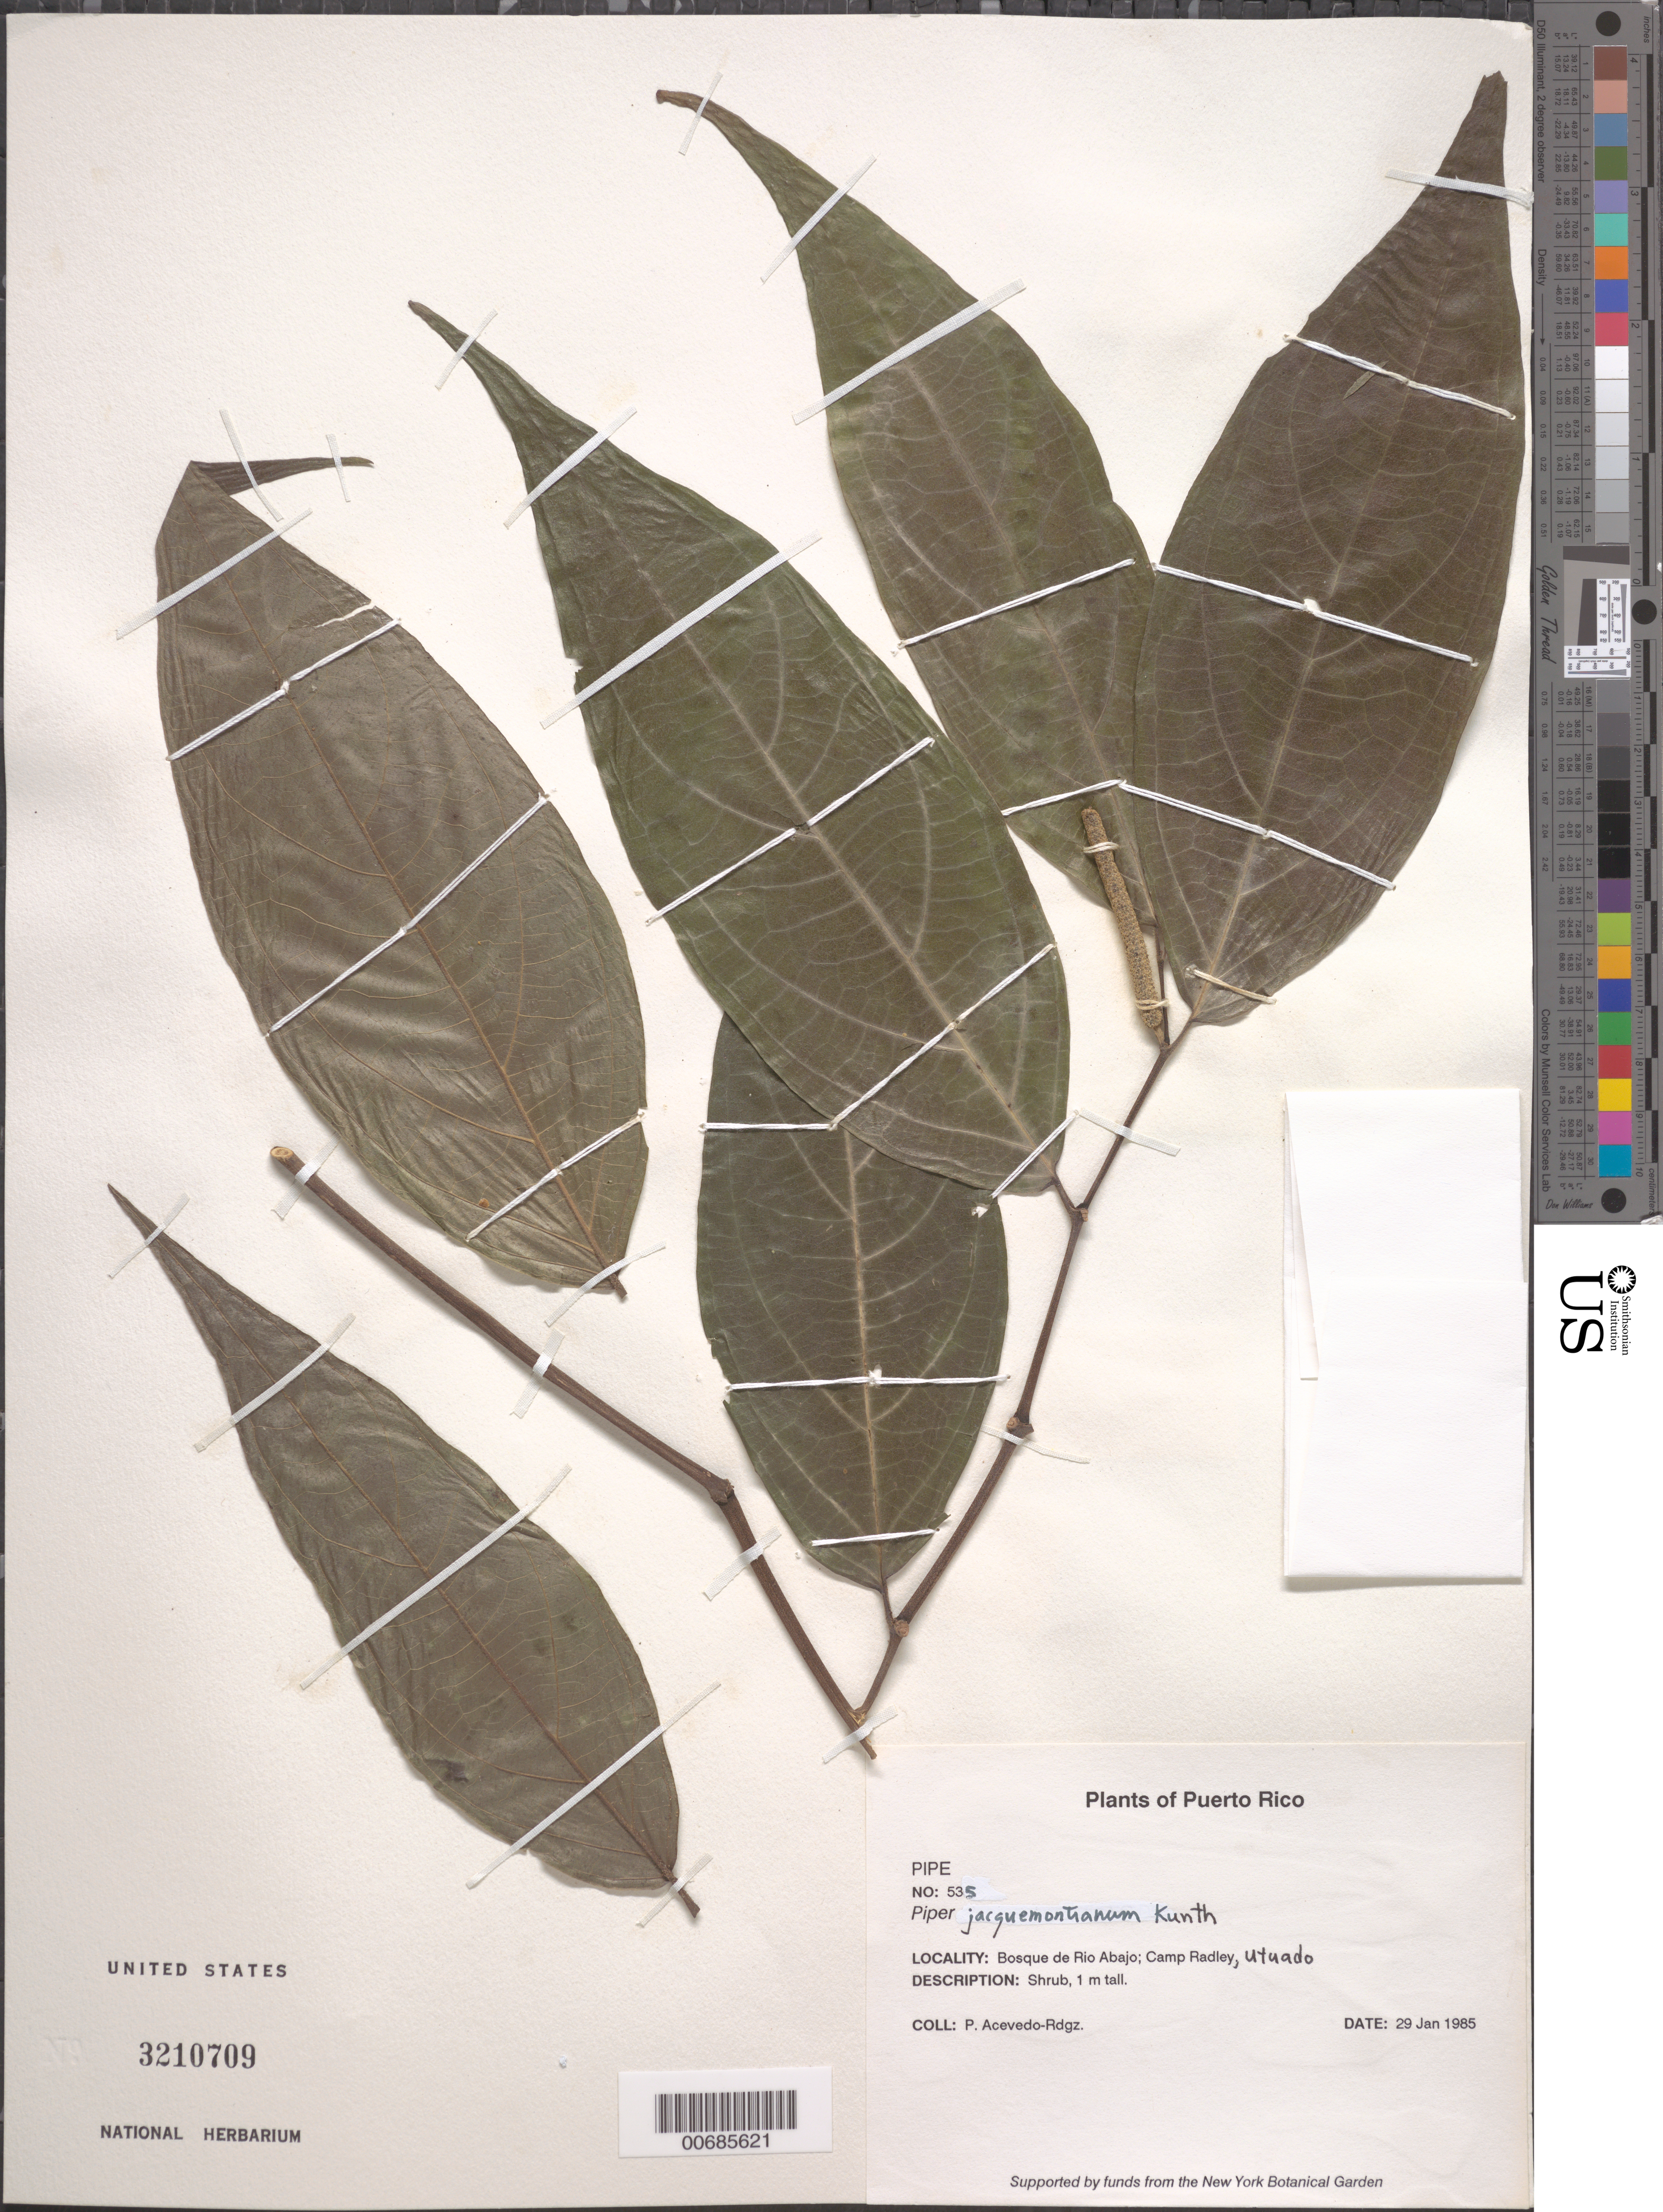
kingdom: Plantae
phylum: Tracheophyta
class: Magnoliopsida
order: Piperales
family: Piperaceae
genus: Piper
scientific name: Piper jacquemontianum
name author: Kunth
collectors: P. Acevedo-Rodr.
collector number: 535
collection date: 1985-01-29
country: Puerto Rico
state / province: Utuado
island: Puerto Rico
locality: Bosque de Rio Abajo; Camp Radley.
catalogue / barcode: US 3210709